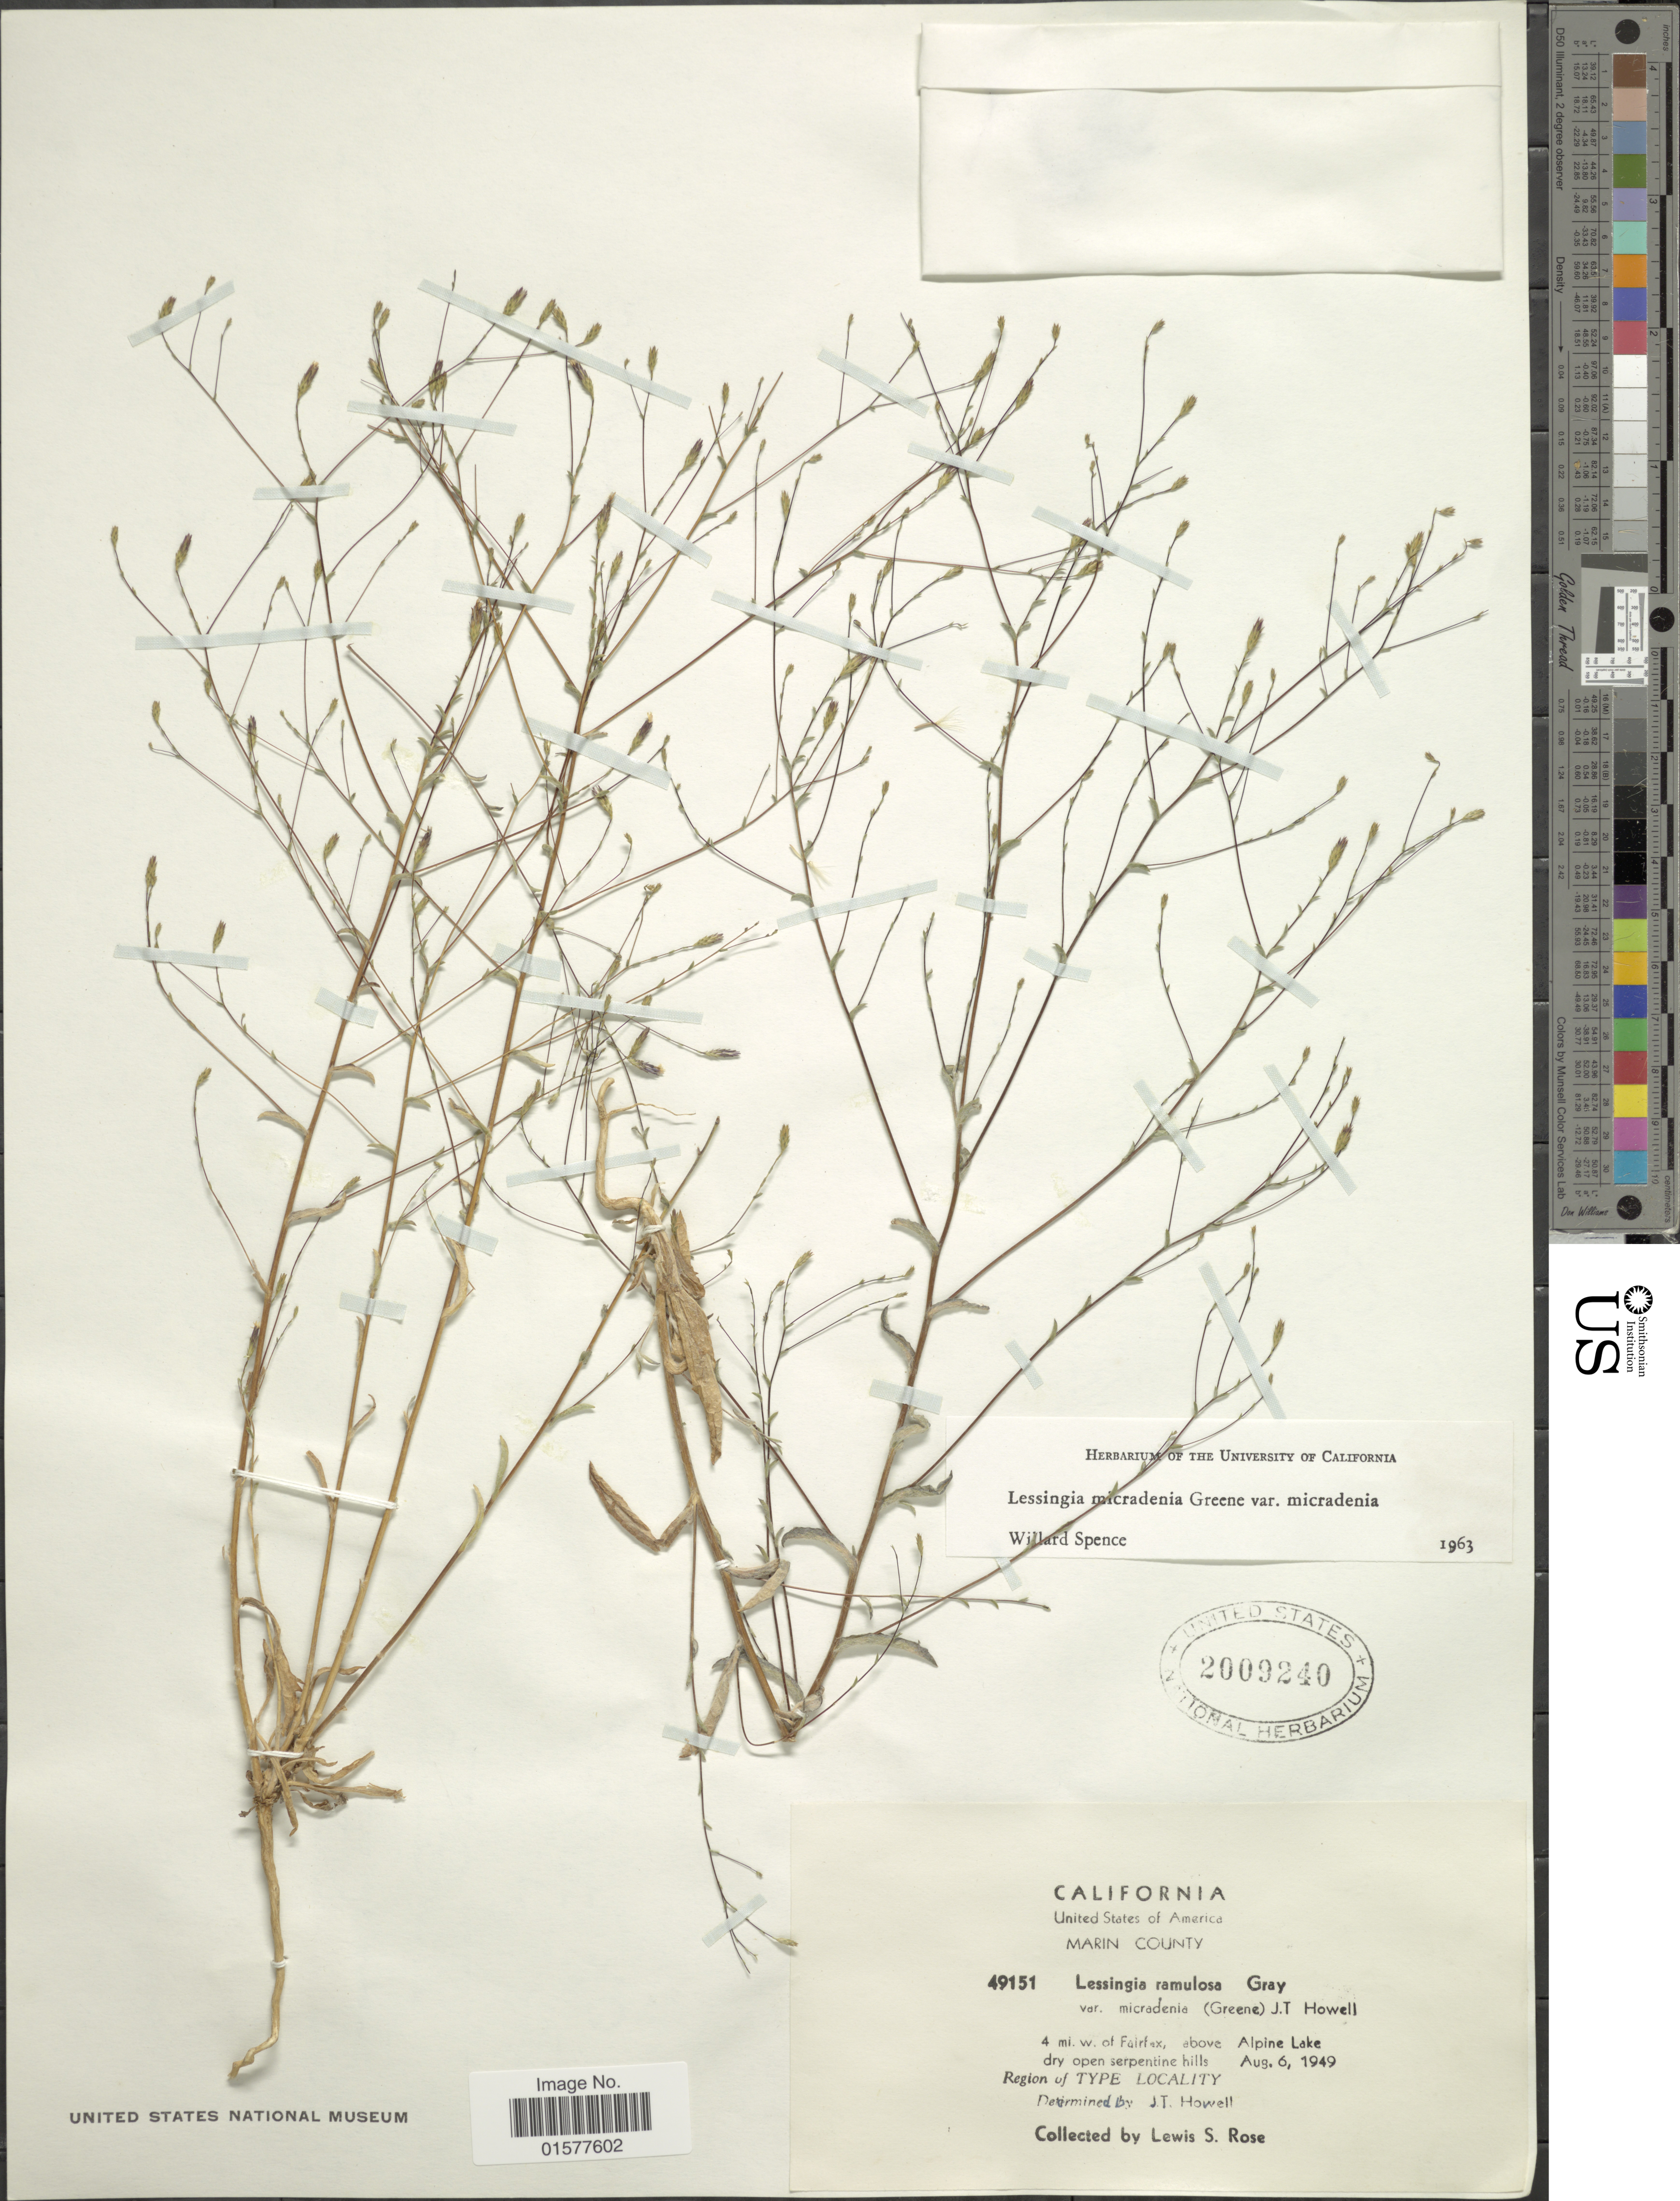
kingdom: Plantae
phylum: Tracheophyta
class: Magnoliopsida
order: Asterales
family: Asteraceae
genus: Lessingia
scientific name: Lessingia micradenia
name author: Greene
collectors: L. S. Rose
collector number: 49151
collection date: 1949-08-06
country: United States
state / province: California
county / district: Marin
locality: Marin County, 4 mi. w. of Fairfax above Alpine Lake, dry open serpentine hills, Region of Type Locality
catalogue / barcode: US 2009240